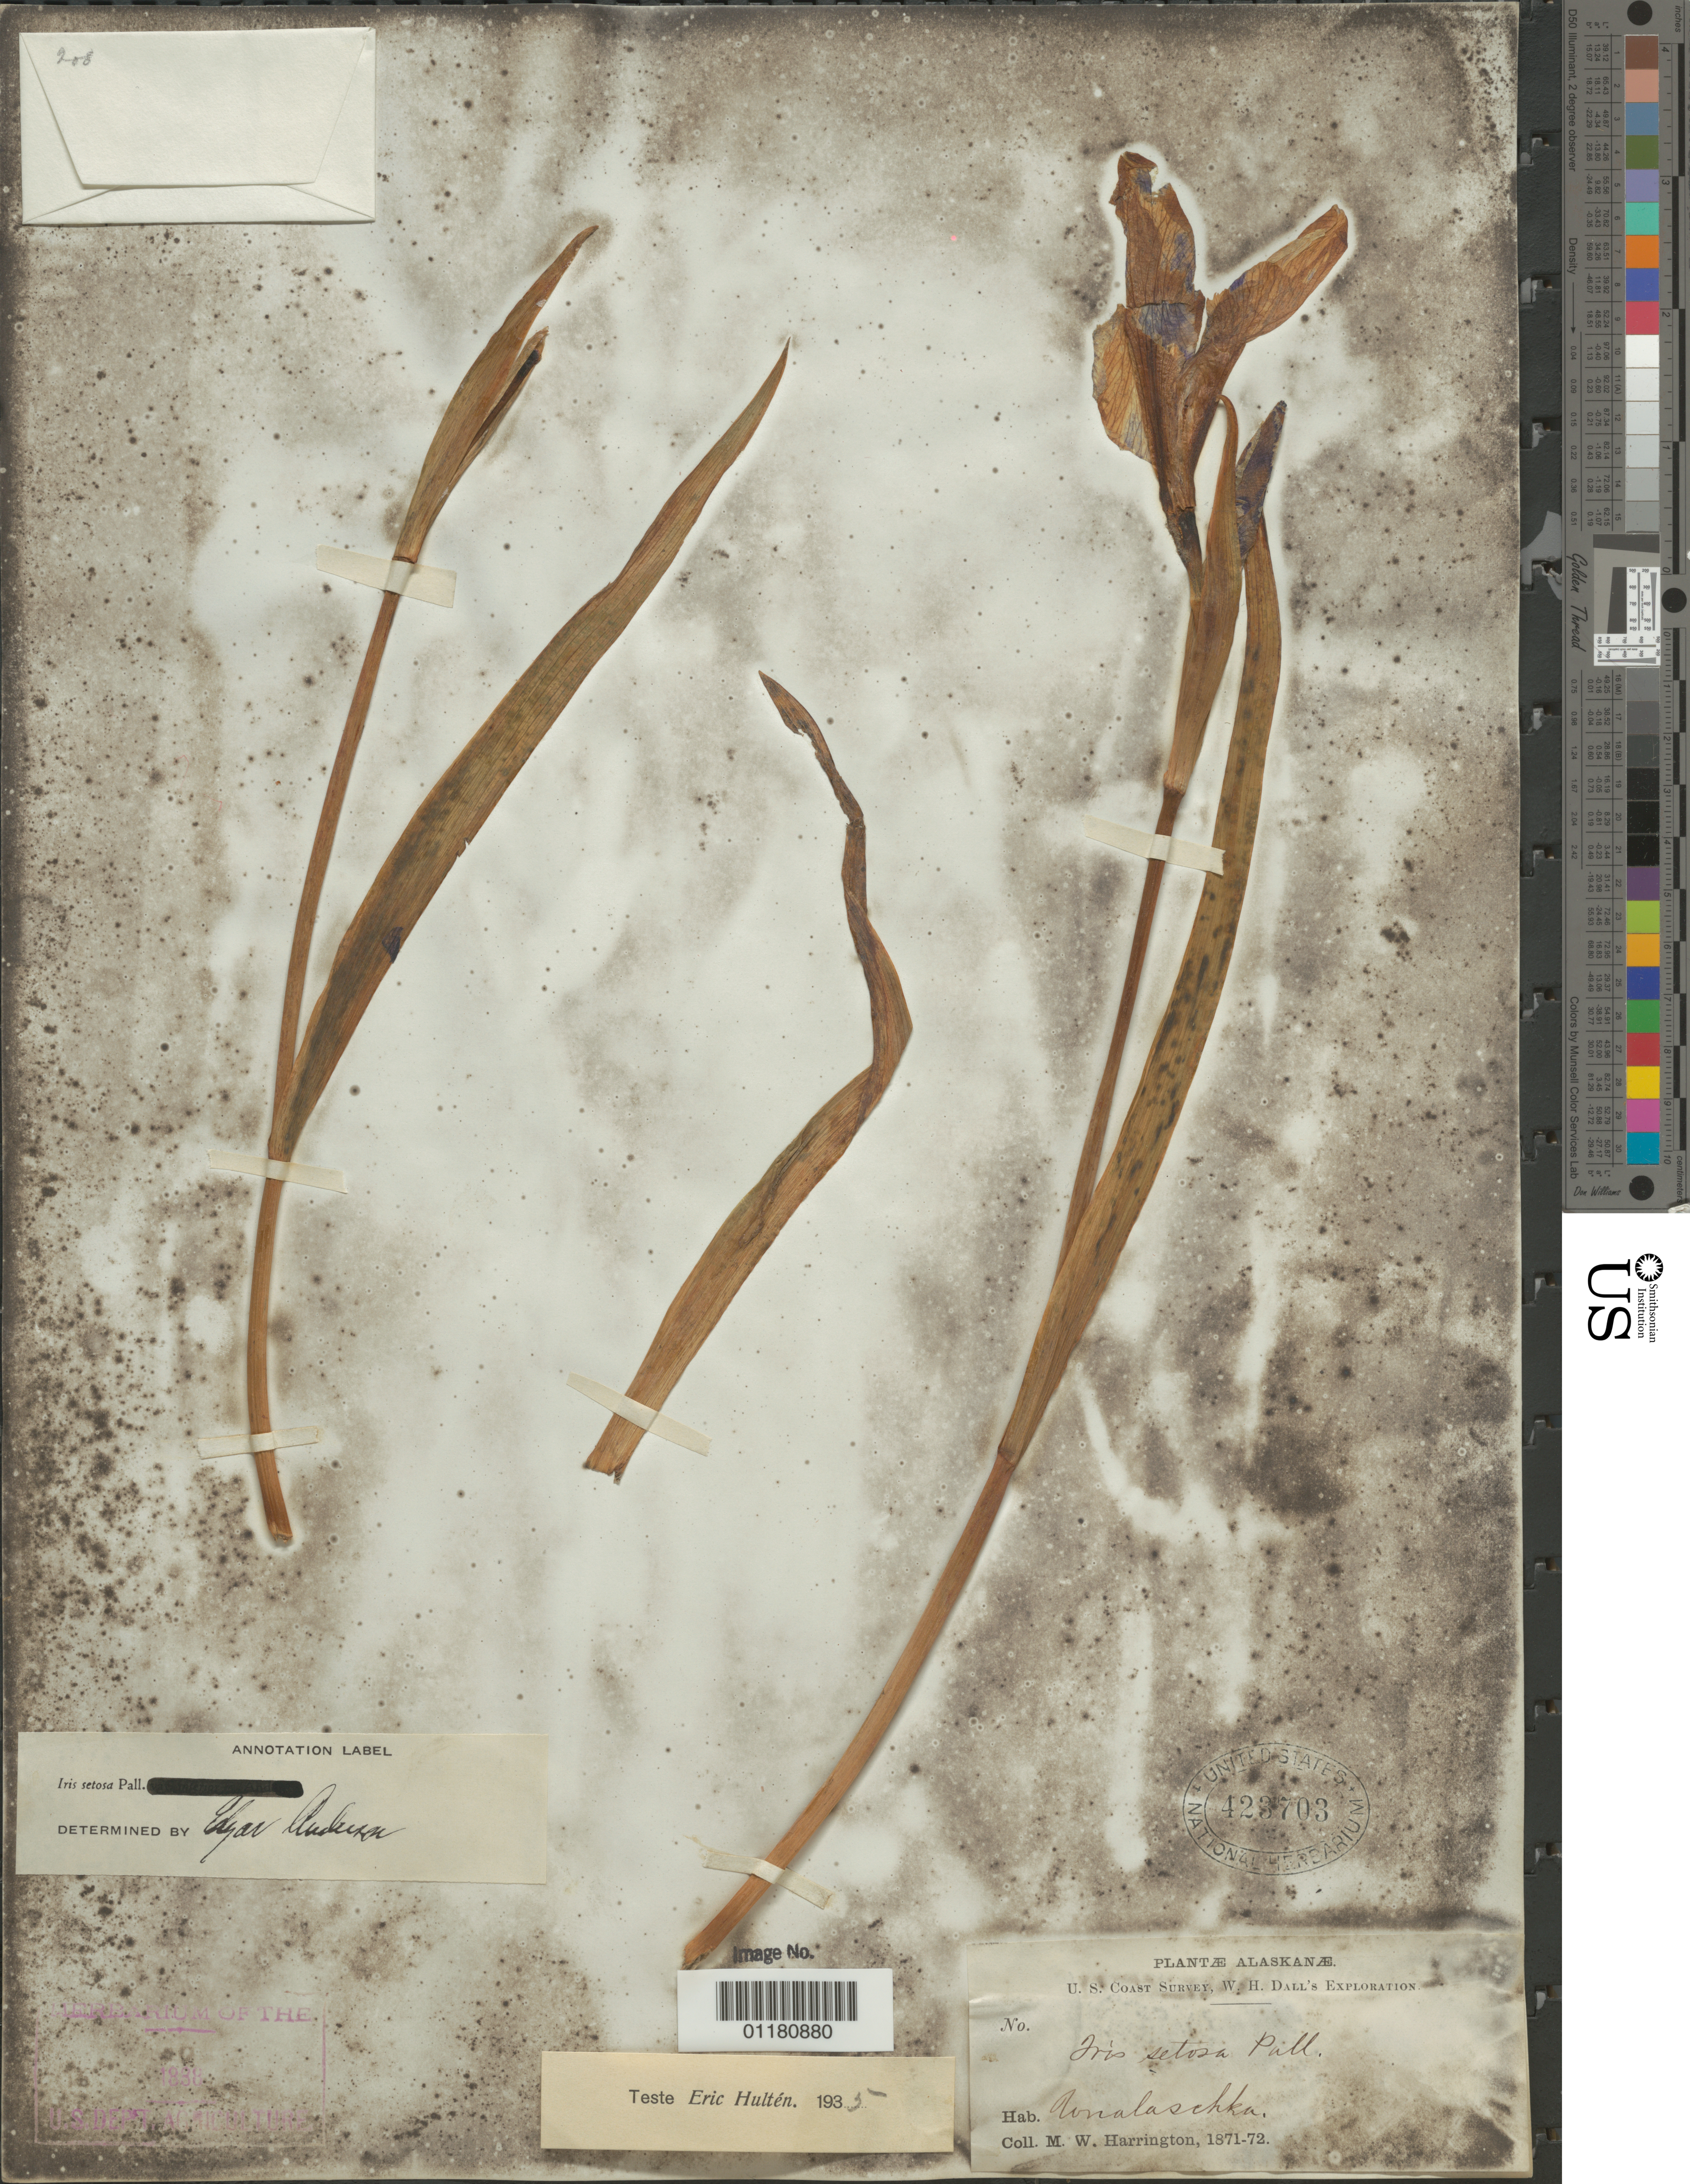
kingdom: Plantae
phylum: Tracheophyta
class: Liliopsida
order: Asparagales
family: Iridaceae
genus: Iris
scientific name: Iris setosa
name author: Pall. ex Link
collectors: M. W. Harrington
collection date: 1871/1872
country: United States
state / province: Alaska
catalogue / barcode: US 423703